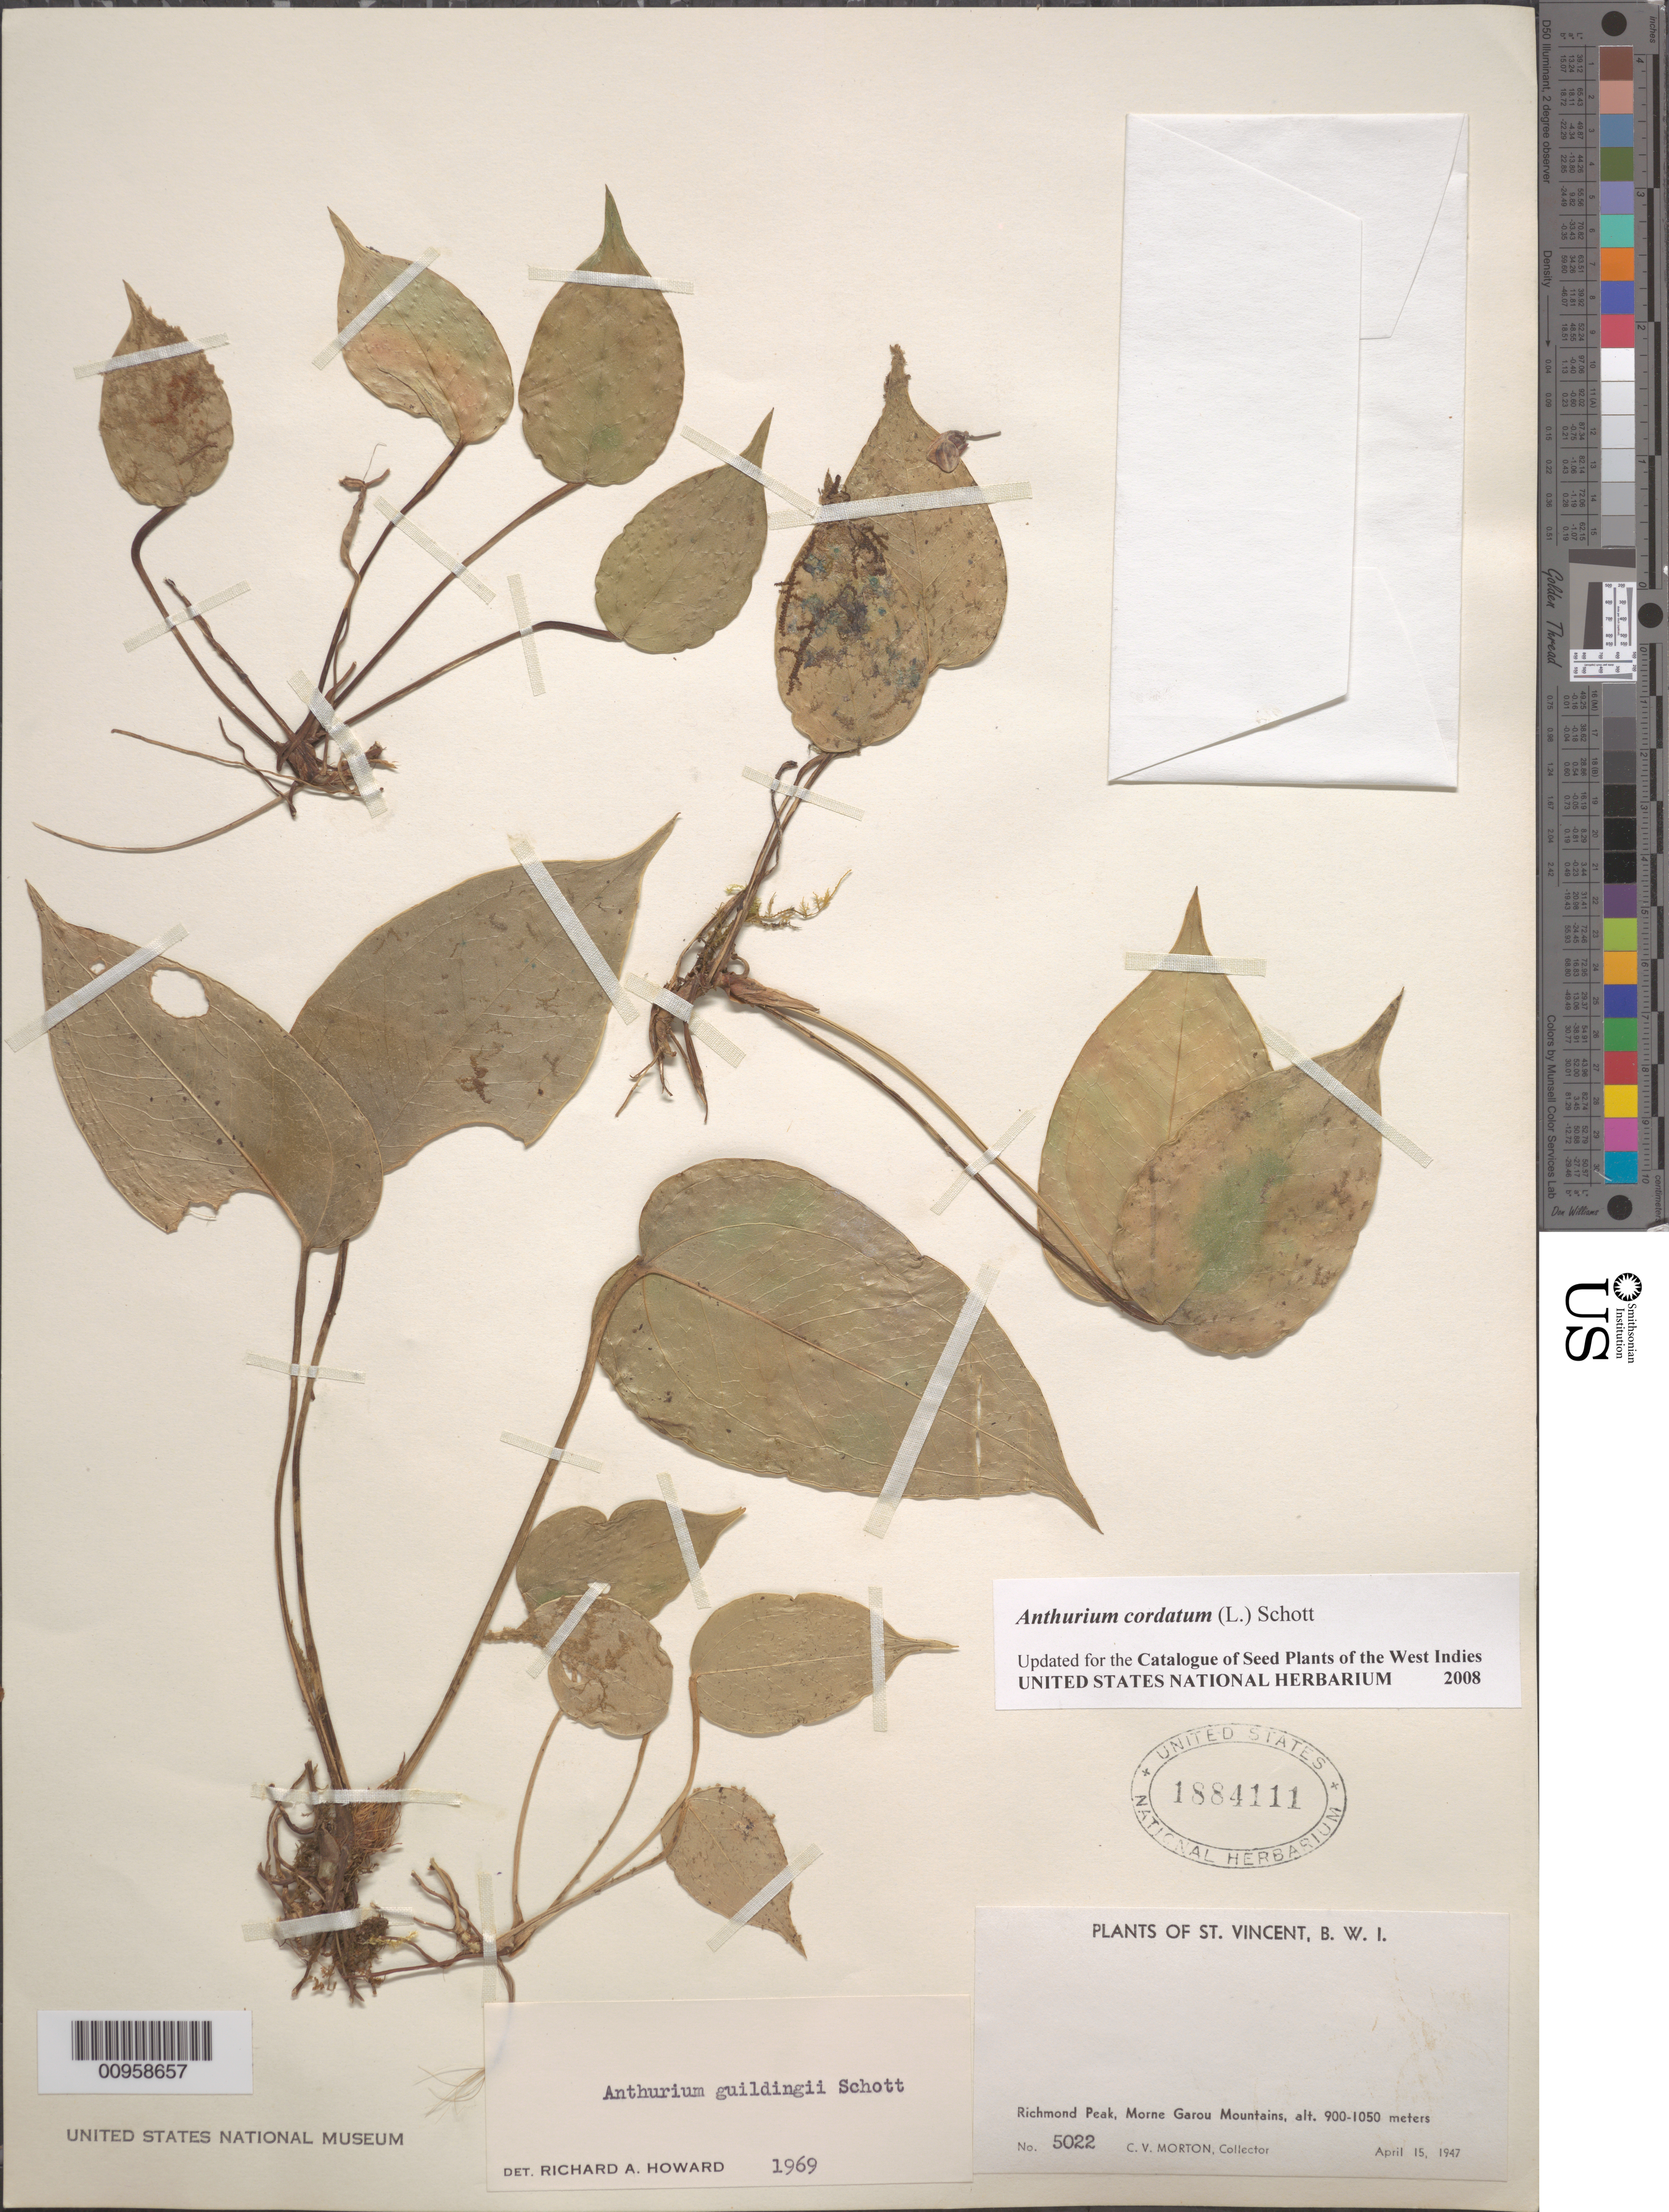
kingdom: Plantae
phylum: Tracheophyta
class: Liliopsida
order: Alismatales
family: Araceae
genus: Anthurium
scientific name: Anthurium cordatum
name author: (L.) Schott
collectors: C. V. Morton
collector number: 5022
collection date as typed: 15 Apr 1947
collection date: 1947-04-15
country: St. Vincent - Grenadines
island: St. Vincent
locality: Richmond Peak, Morne Garou Mountains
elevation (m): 900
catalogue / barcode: US 1884111